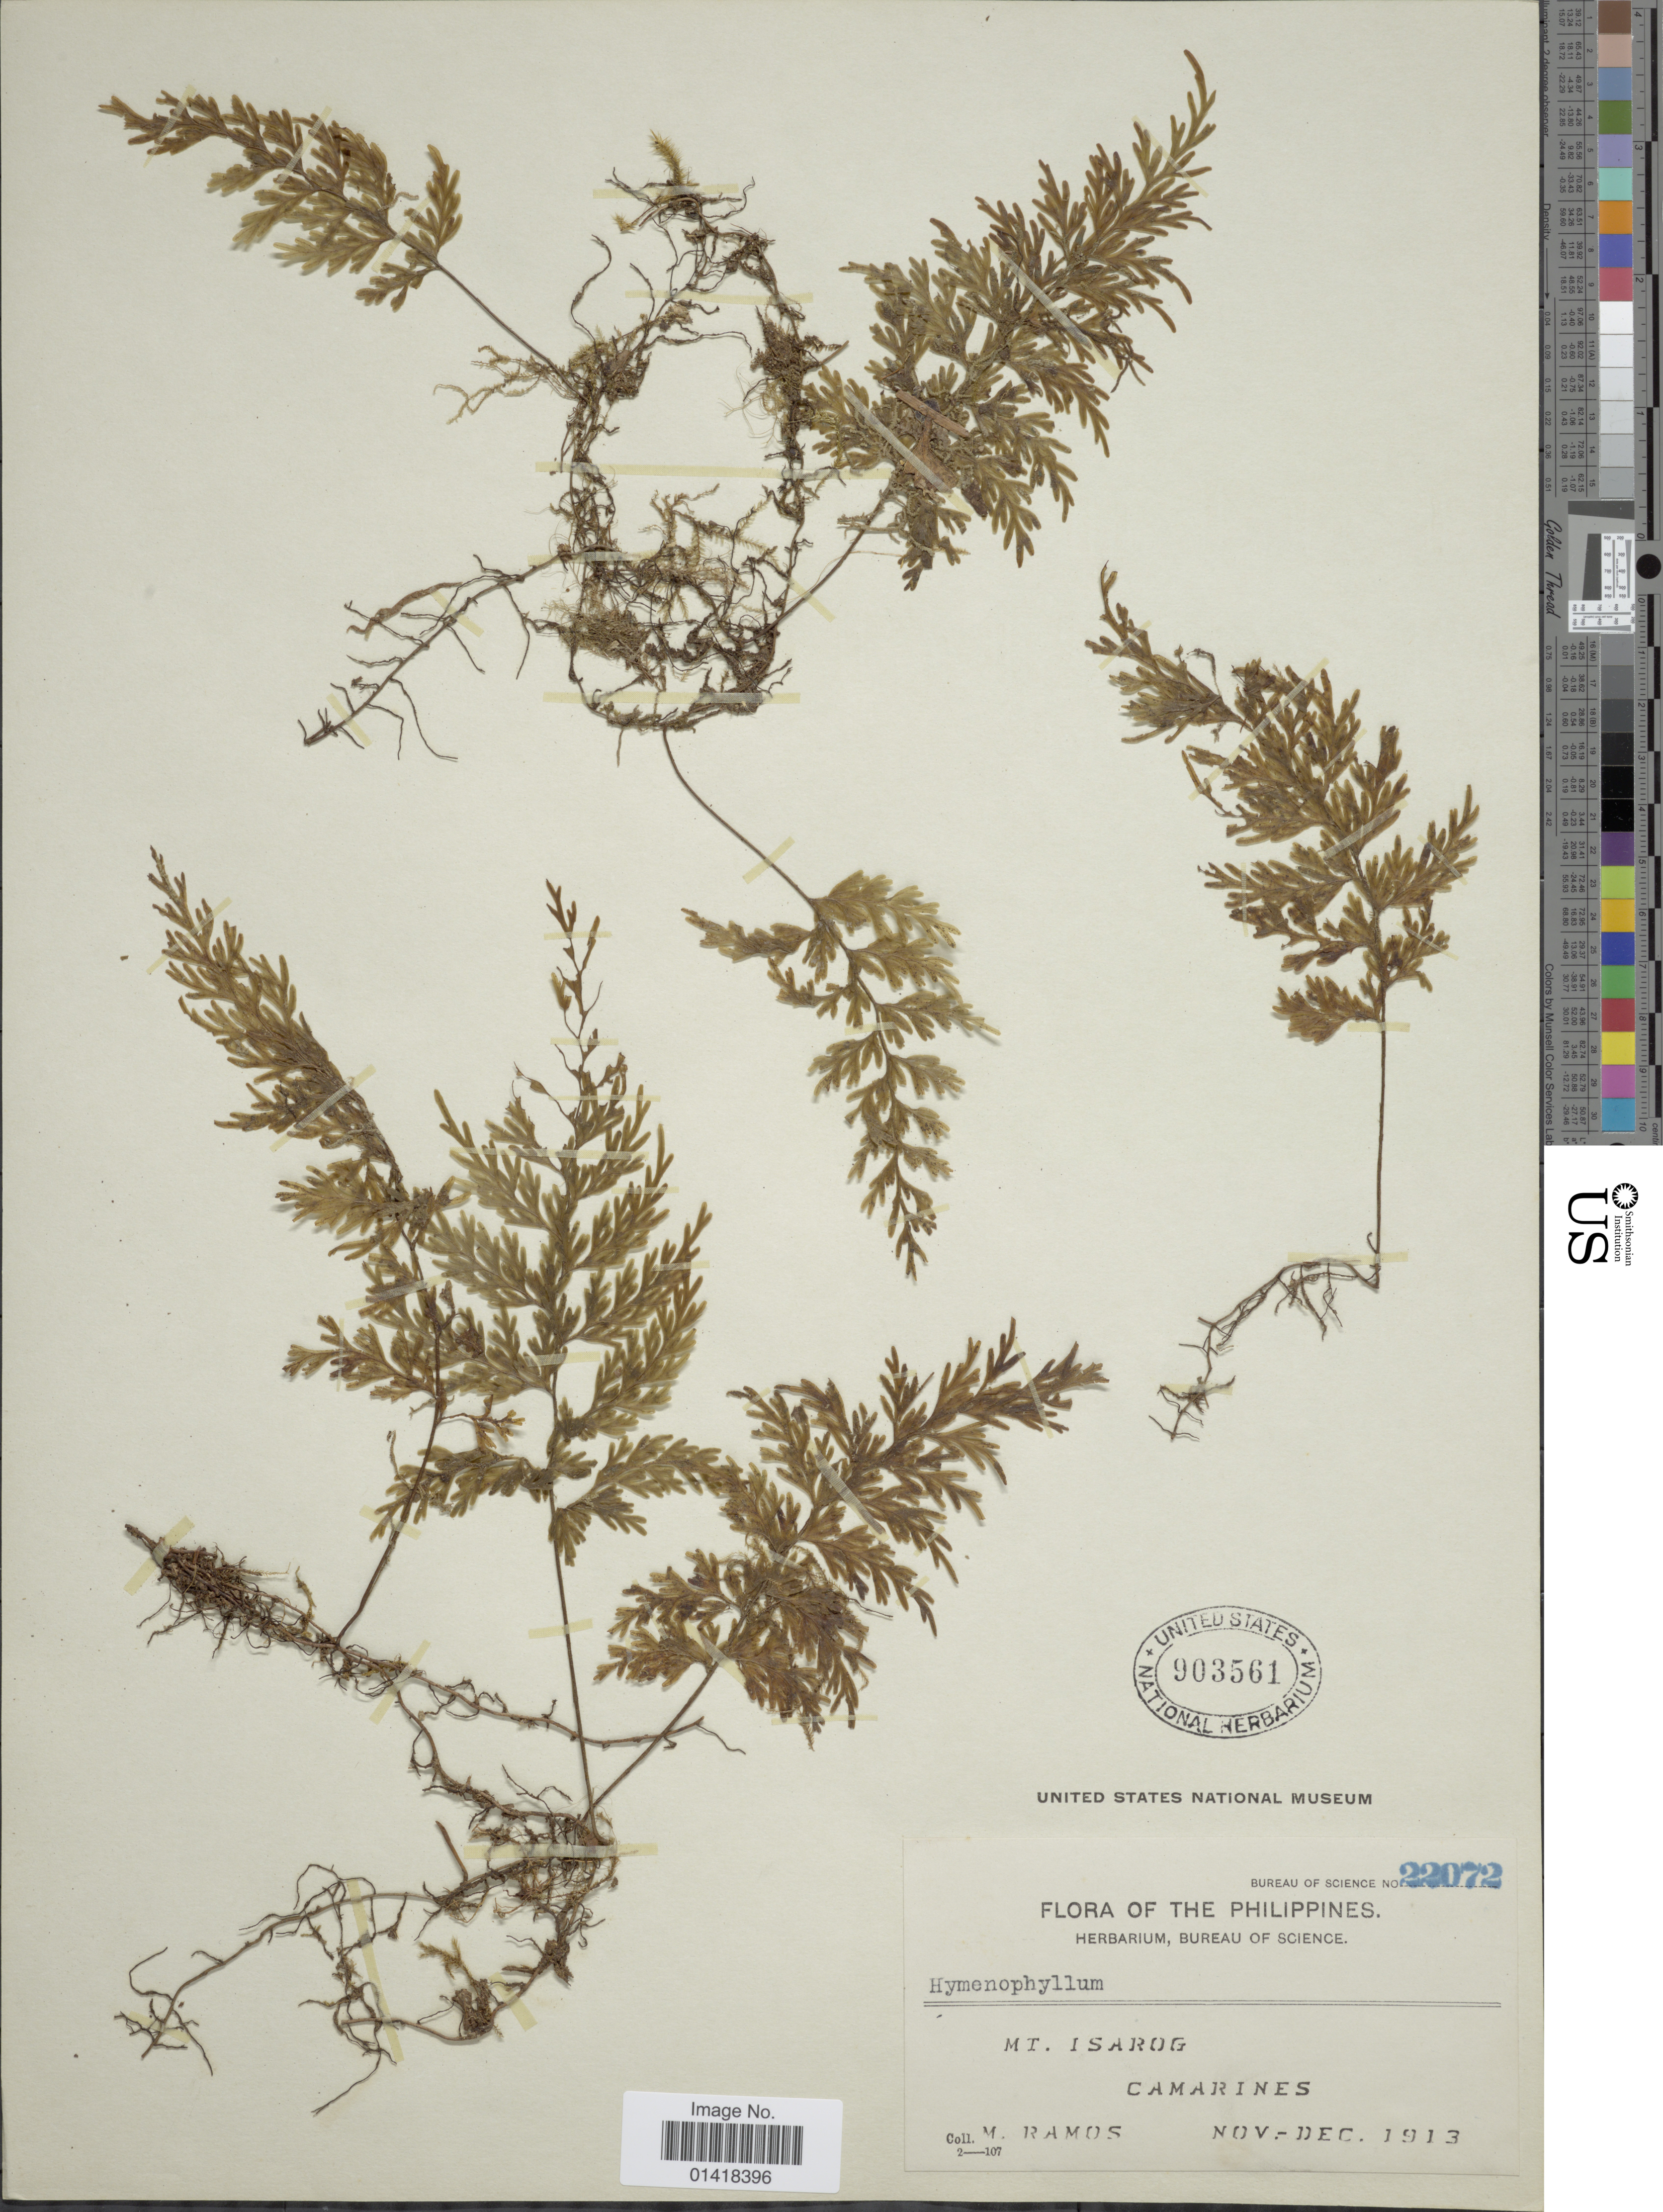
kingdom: Plantae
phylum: Tracheophyta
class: Polypodiopsida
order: Hymenophyllales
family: Hymenophyllaceae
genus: Hymenophyllum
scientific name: Hymenophyllum modestum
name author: Bosch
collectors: M. Ramos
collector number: Bureau of Science 22072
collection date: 1913-11/1913-12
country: Philippines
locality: The Philippines. Mt. Isarog. Camarines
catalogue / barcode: US 903561